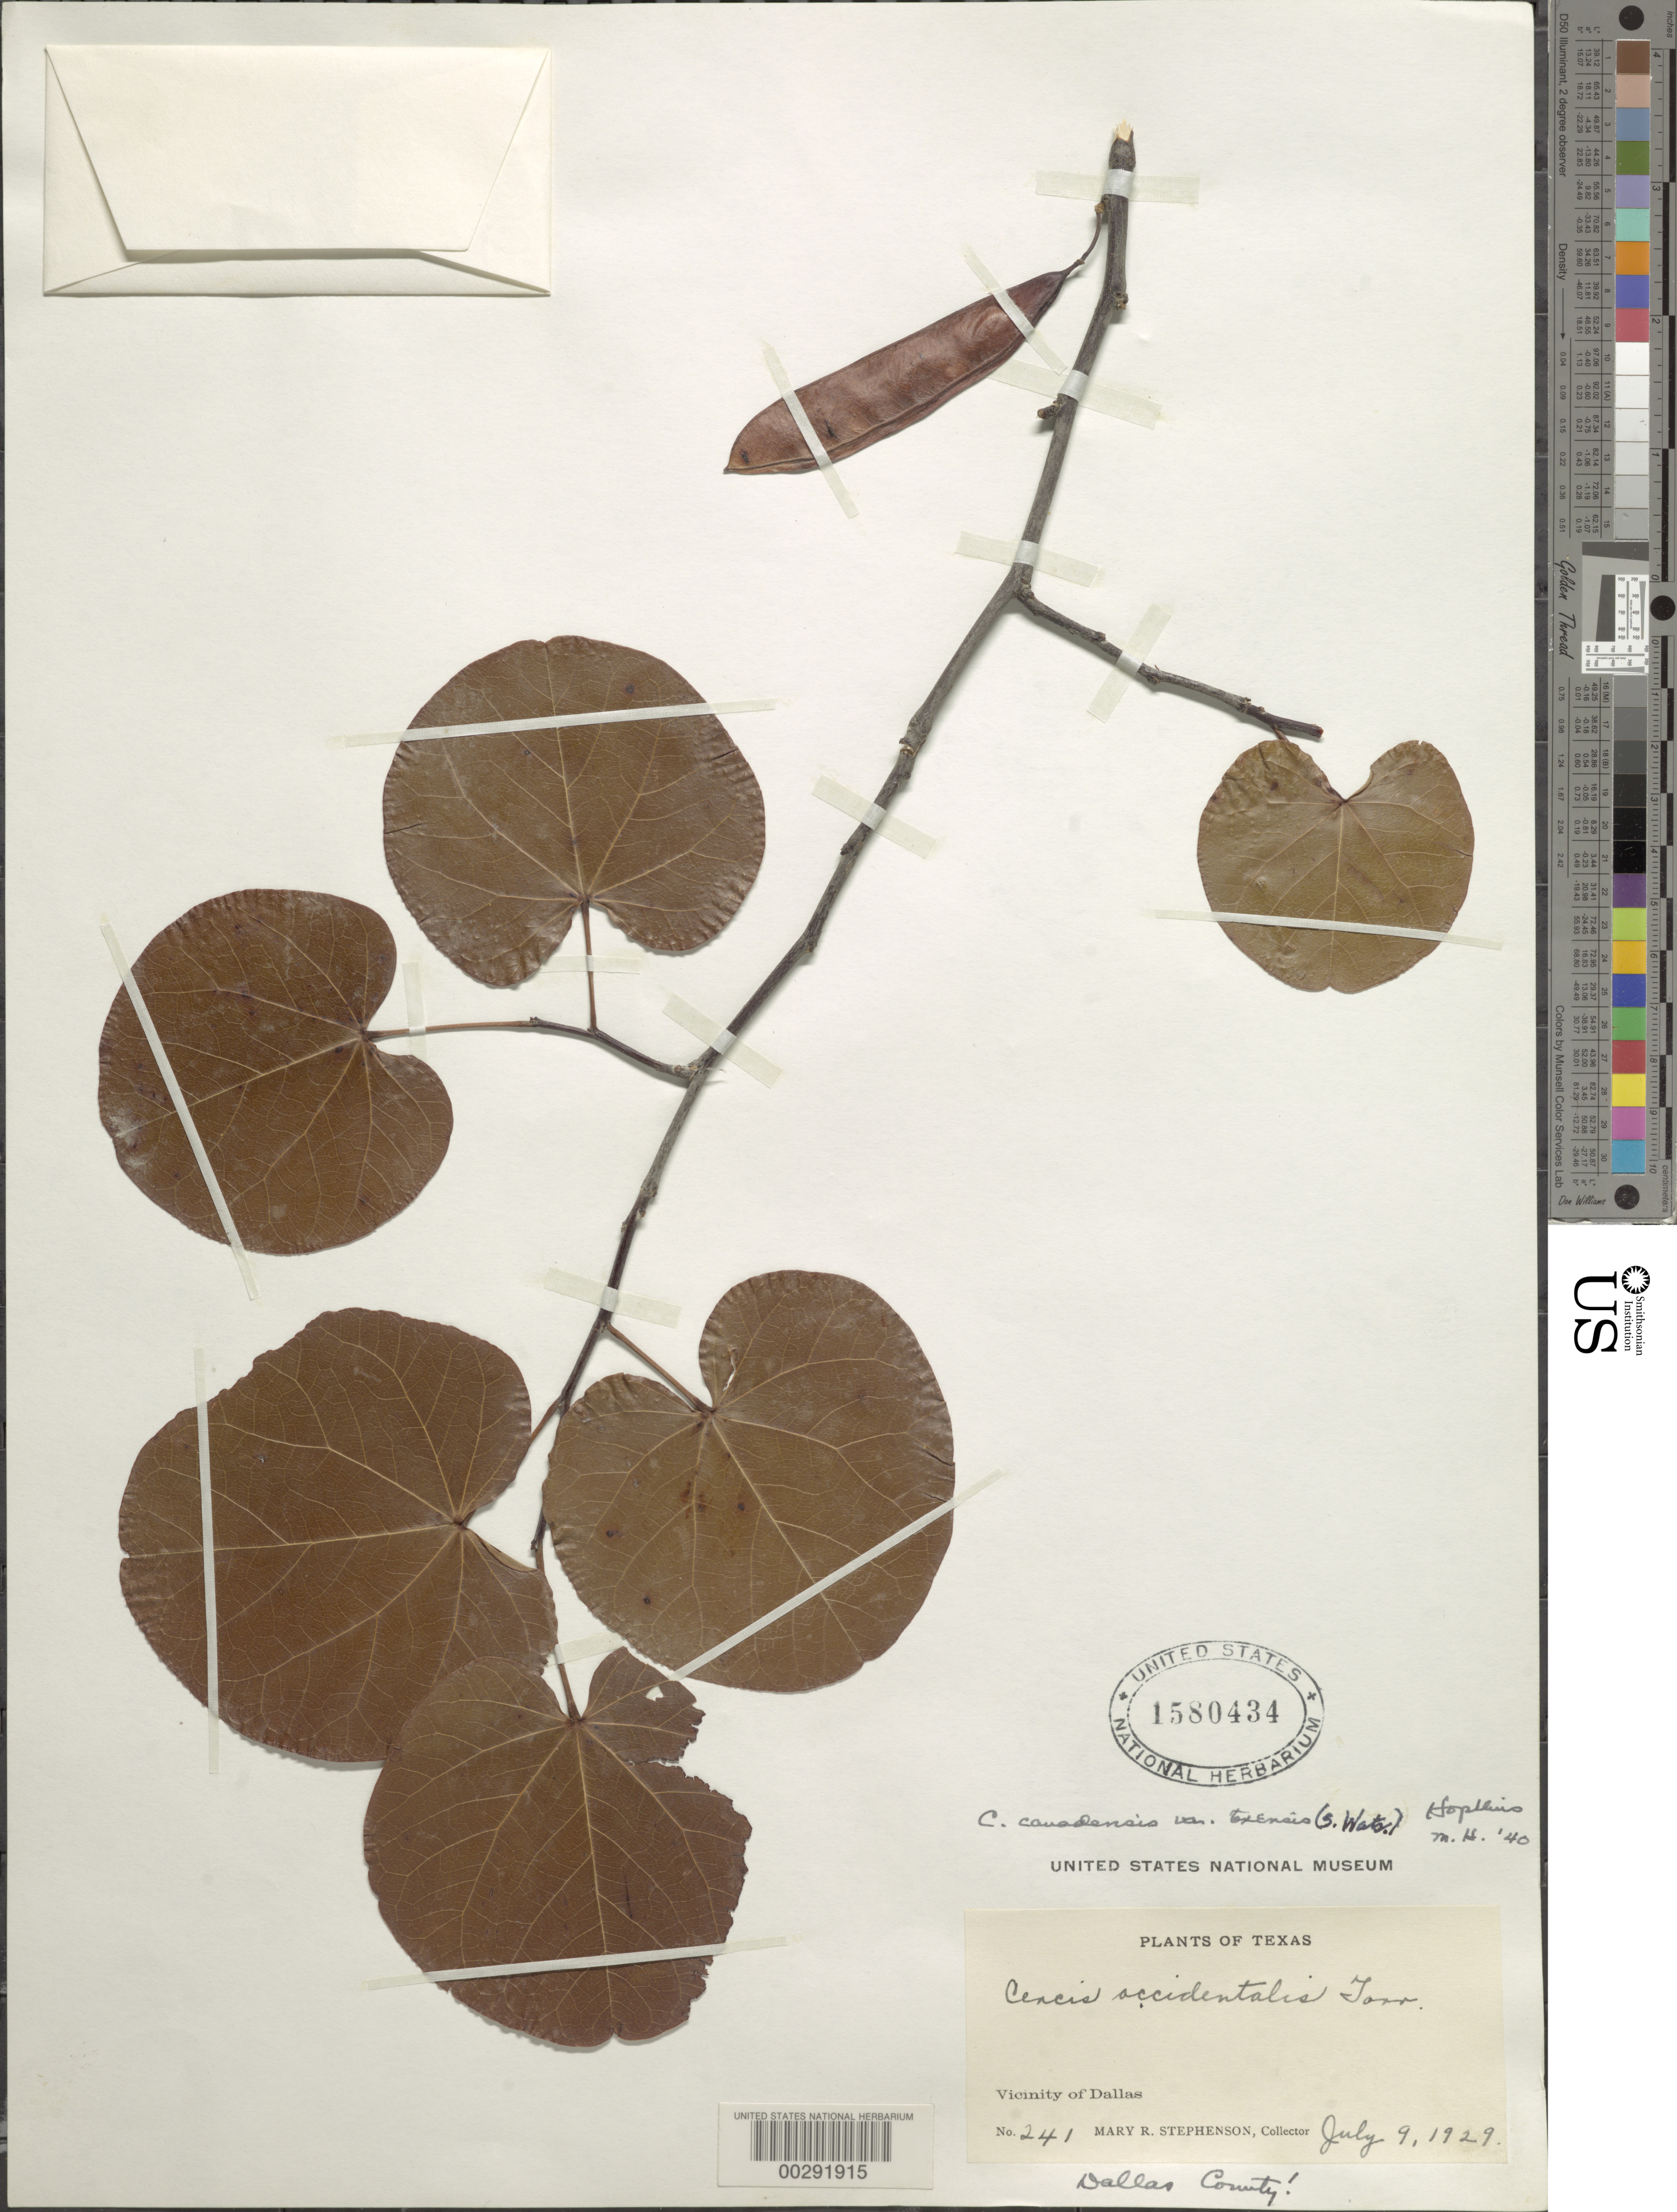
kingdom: Plantae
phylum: Tracheophyta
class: Magnoliopsida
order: Fabales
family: Fabaceae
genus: Cercis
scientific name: Cercis reniformis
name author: A. Gray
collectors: M. Stephenson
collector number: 241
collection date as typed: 09 Jul 1929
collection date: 1929-07-09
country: United States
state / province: Texas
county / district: Dallas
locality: Vicinity of dallas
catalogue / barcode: US 1580434